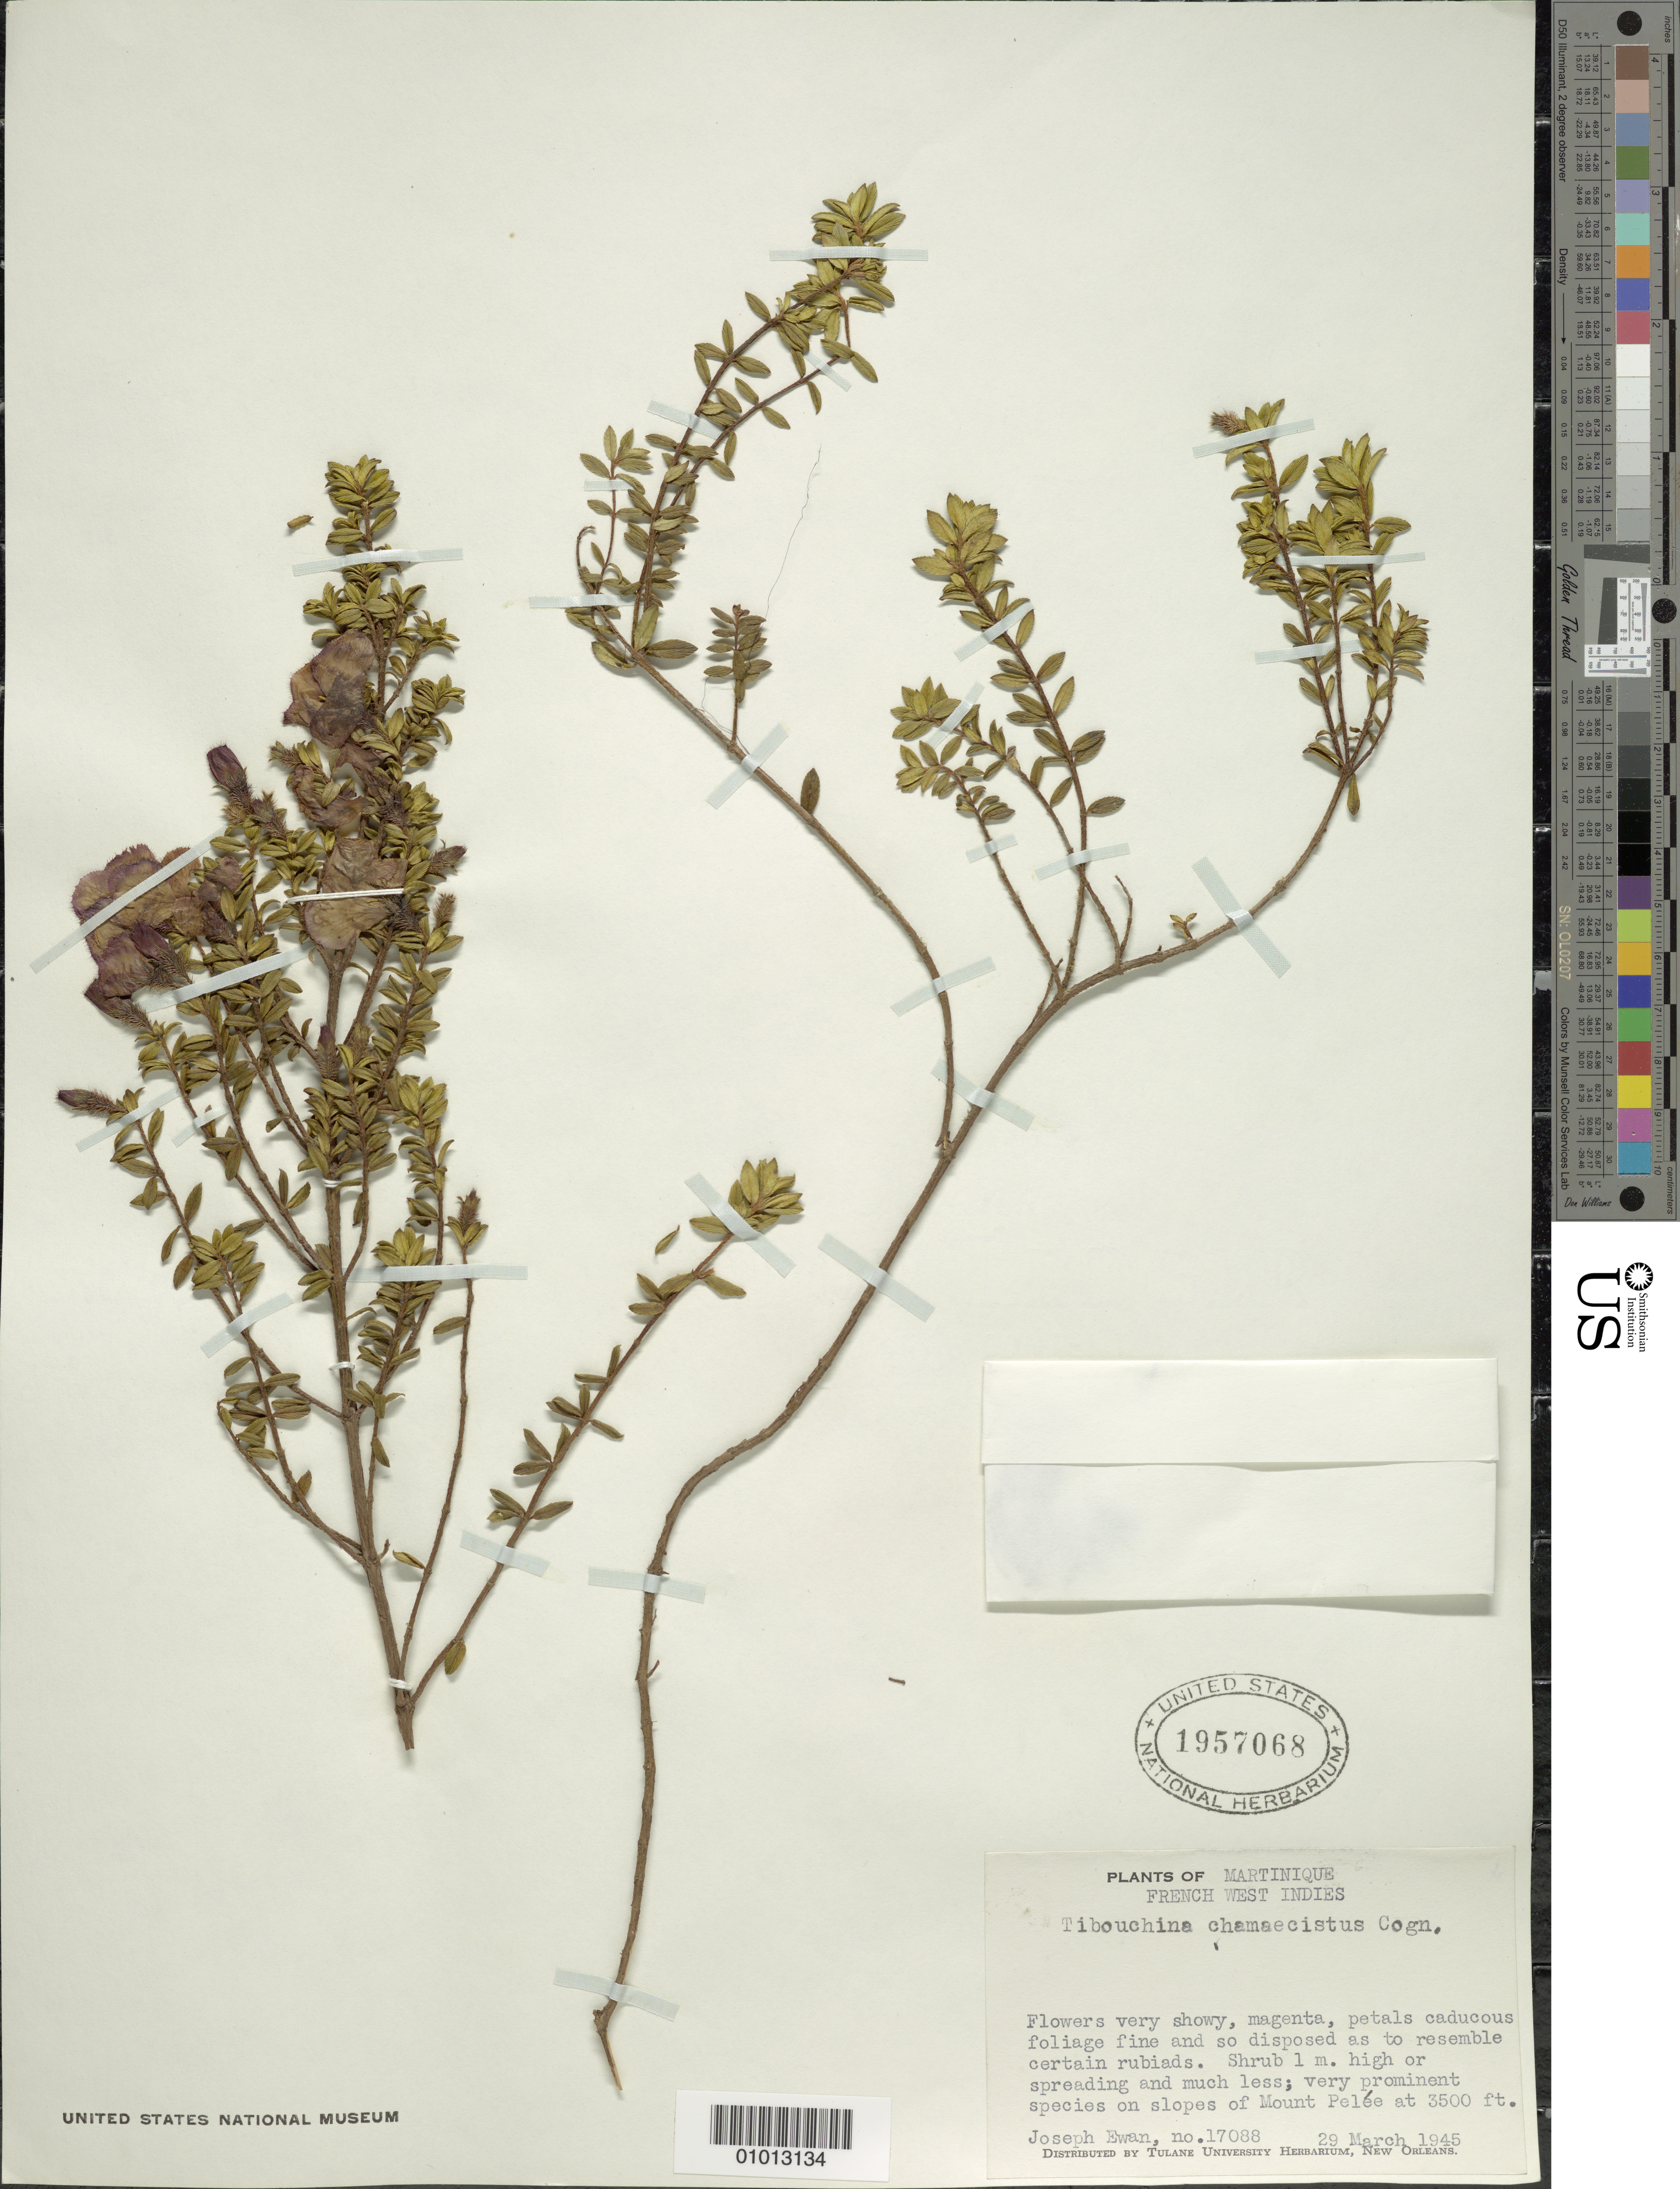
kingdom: Plantae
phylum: Tracheophyta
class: Magnoliopsida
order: Myrtales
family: Melastomataceae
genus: Chaetogastra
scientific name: Chaetogastra chamaecistus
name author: Griseb.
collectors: J. A. Ewan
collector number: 17088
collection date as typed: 29 Mar 1945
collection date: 1945-03-29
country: Martinique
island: Martinique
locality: Mount Pelée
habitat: On slopes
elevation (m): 1067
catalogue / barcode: US 1957068